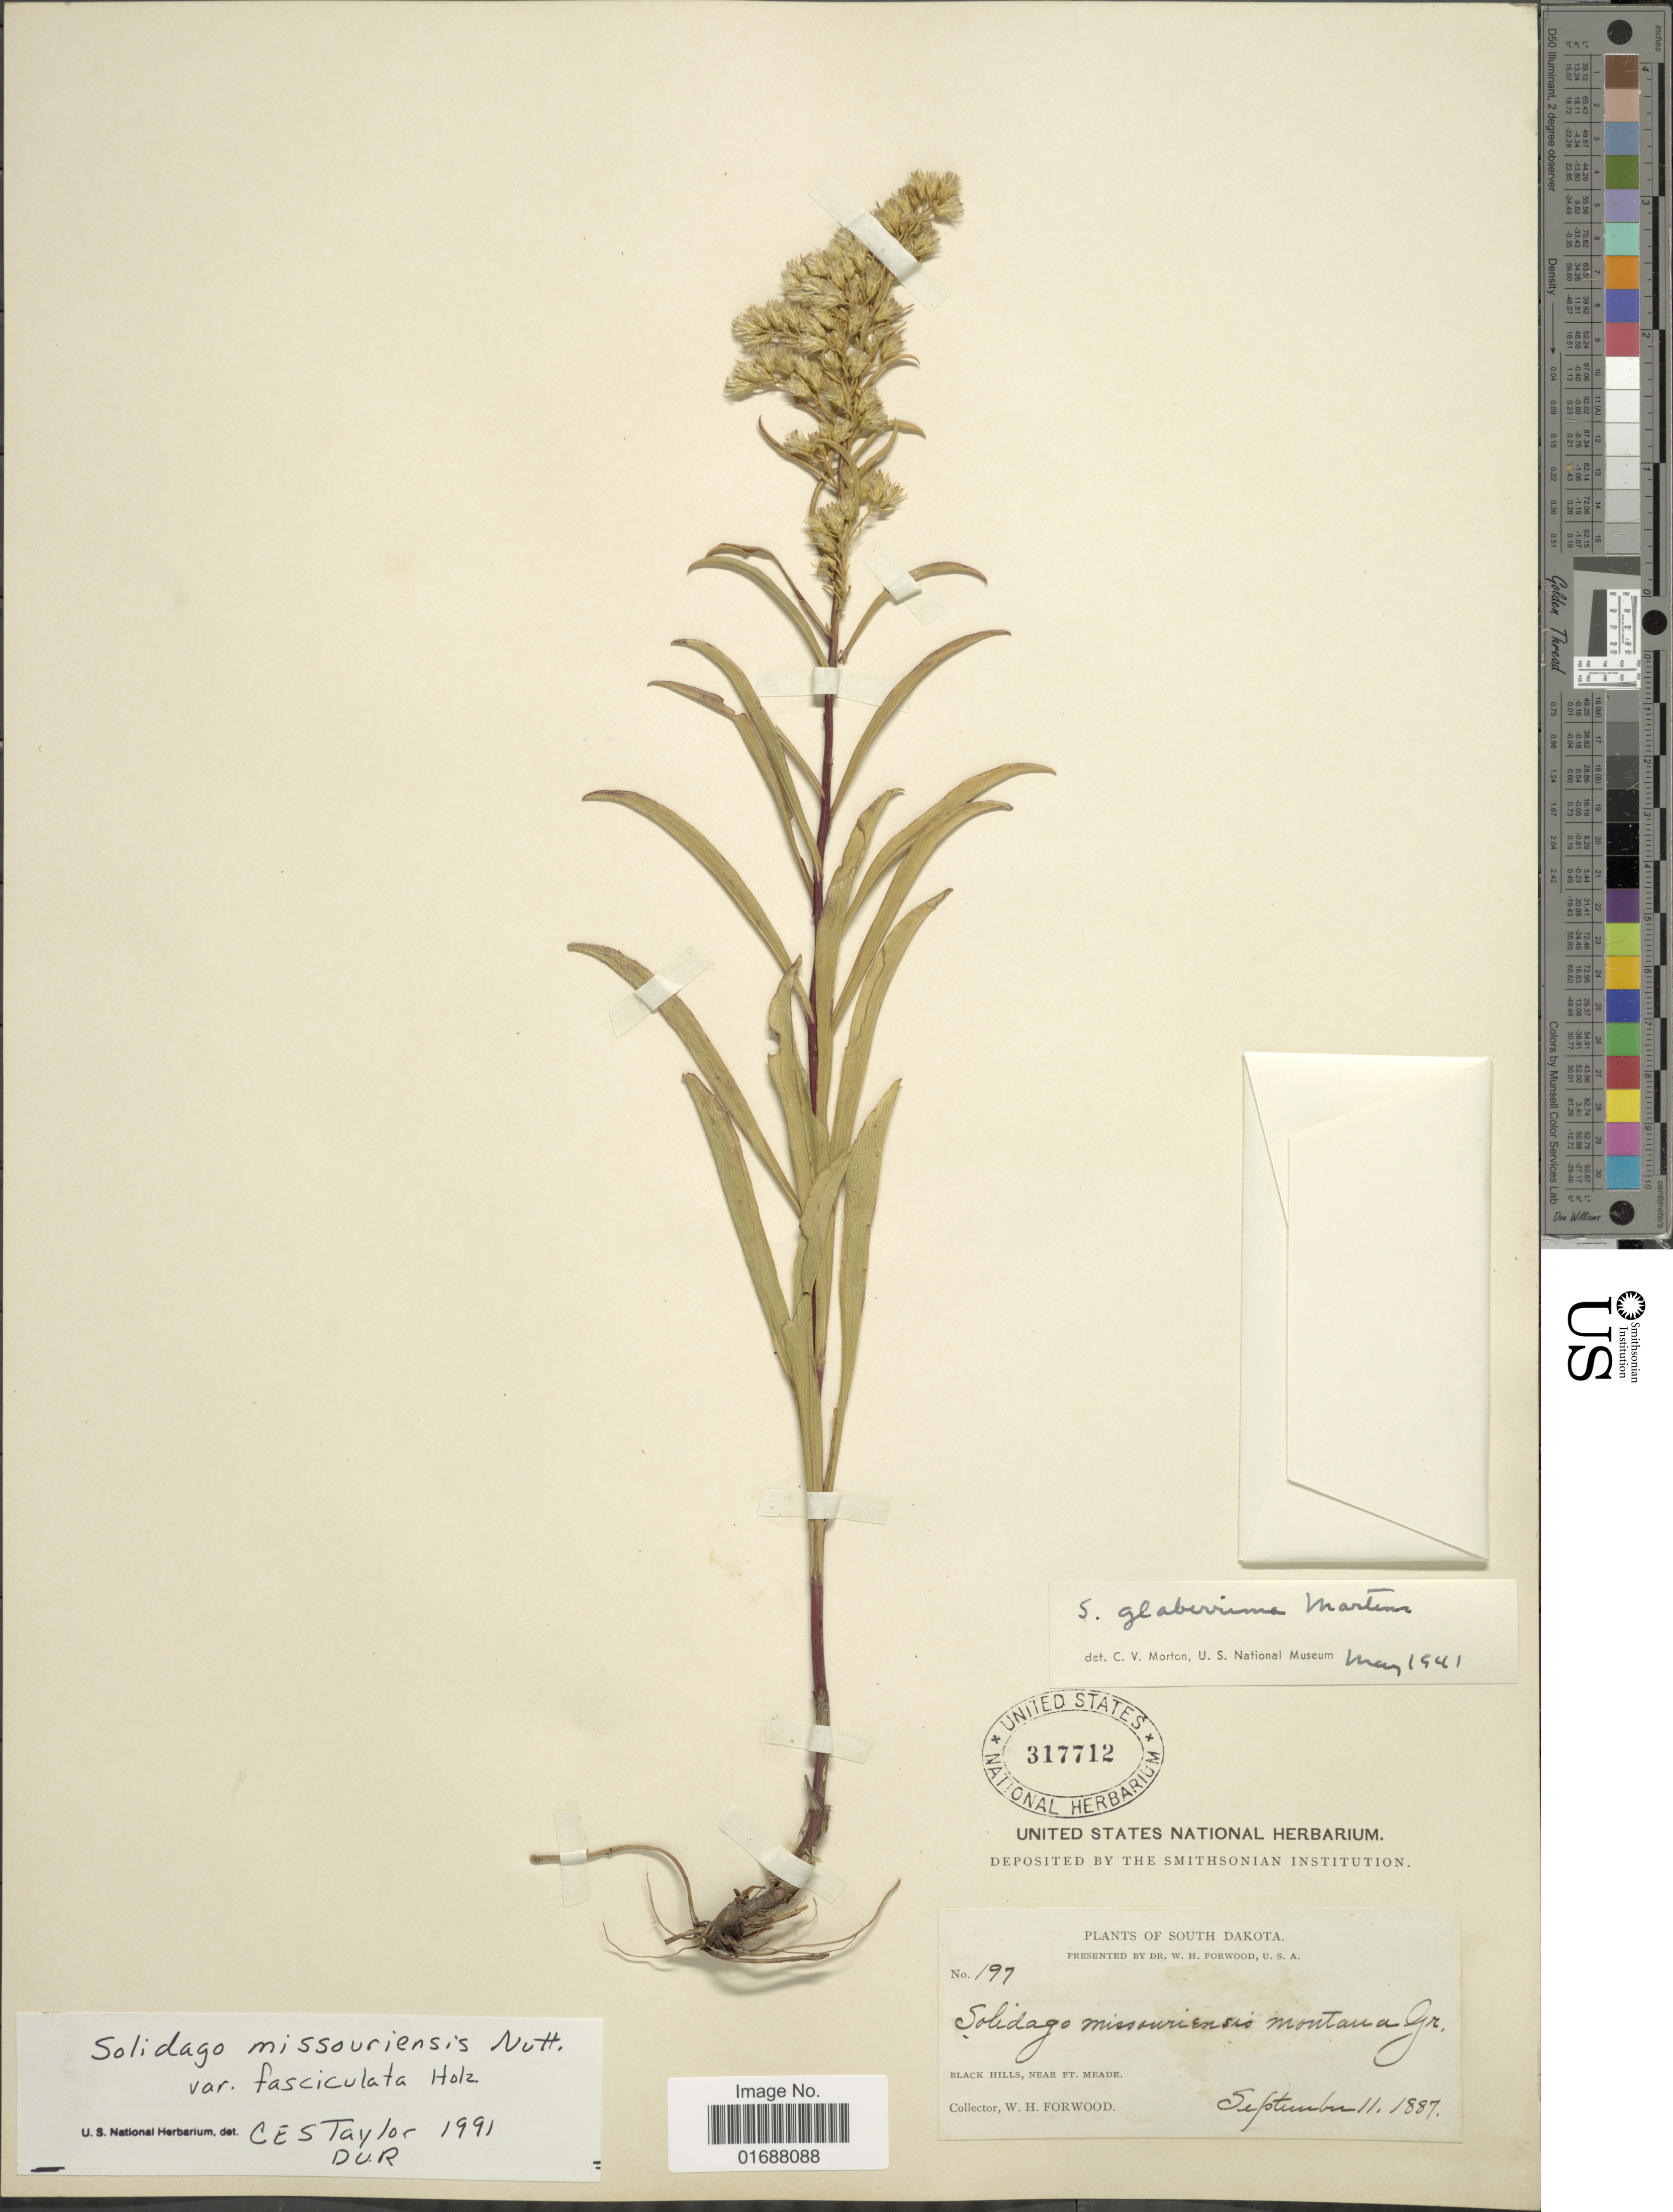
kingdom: Plantae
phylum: Tracheophyta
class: Magnoliopsida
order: Asterales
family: Asteraceae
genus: Solidago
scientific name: Solidago missouriensis var. fasciculata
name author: Holz.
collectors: W. Forwood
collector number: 197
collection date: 1887-09-11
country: United States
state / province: South Dakota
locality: Black hills, near ft. meade.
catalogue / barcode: US 317712